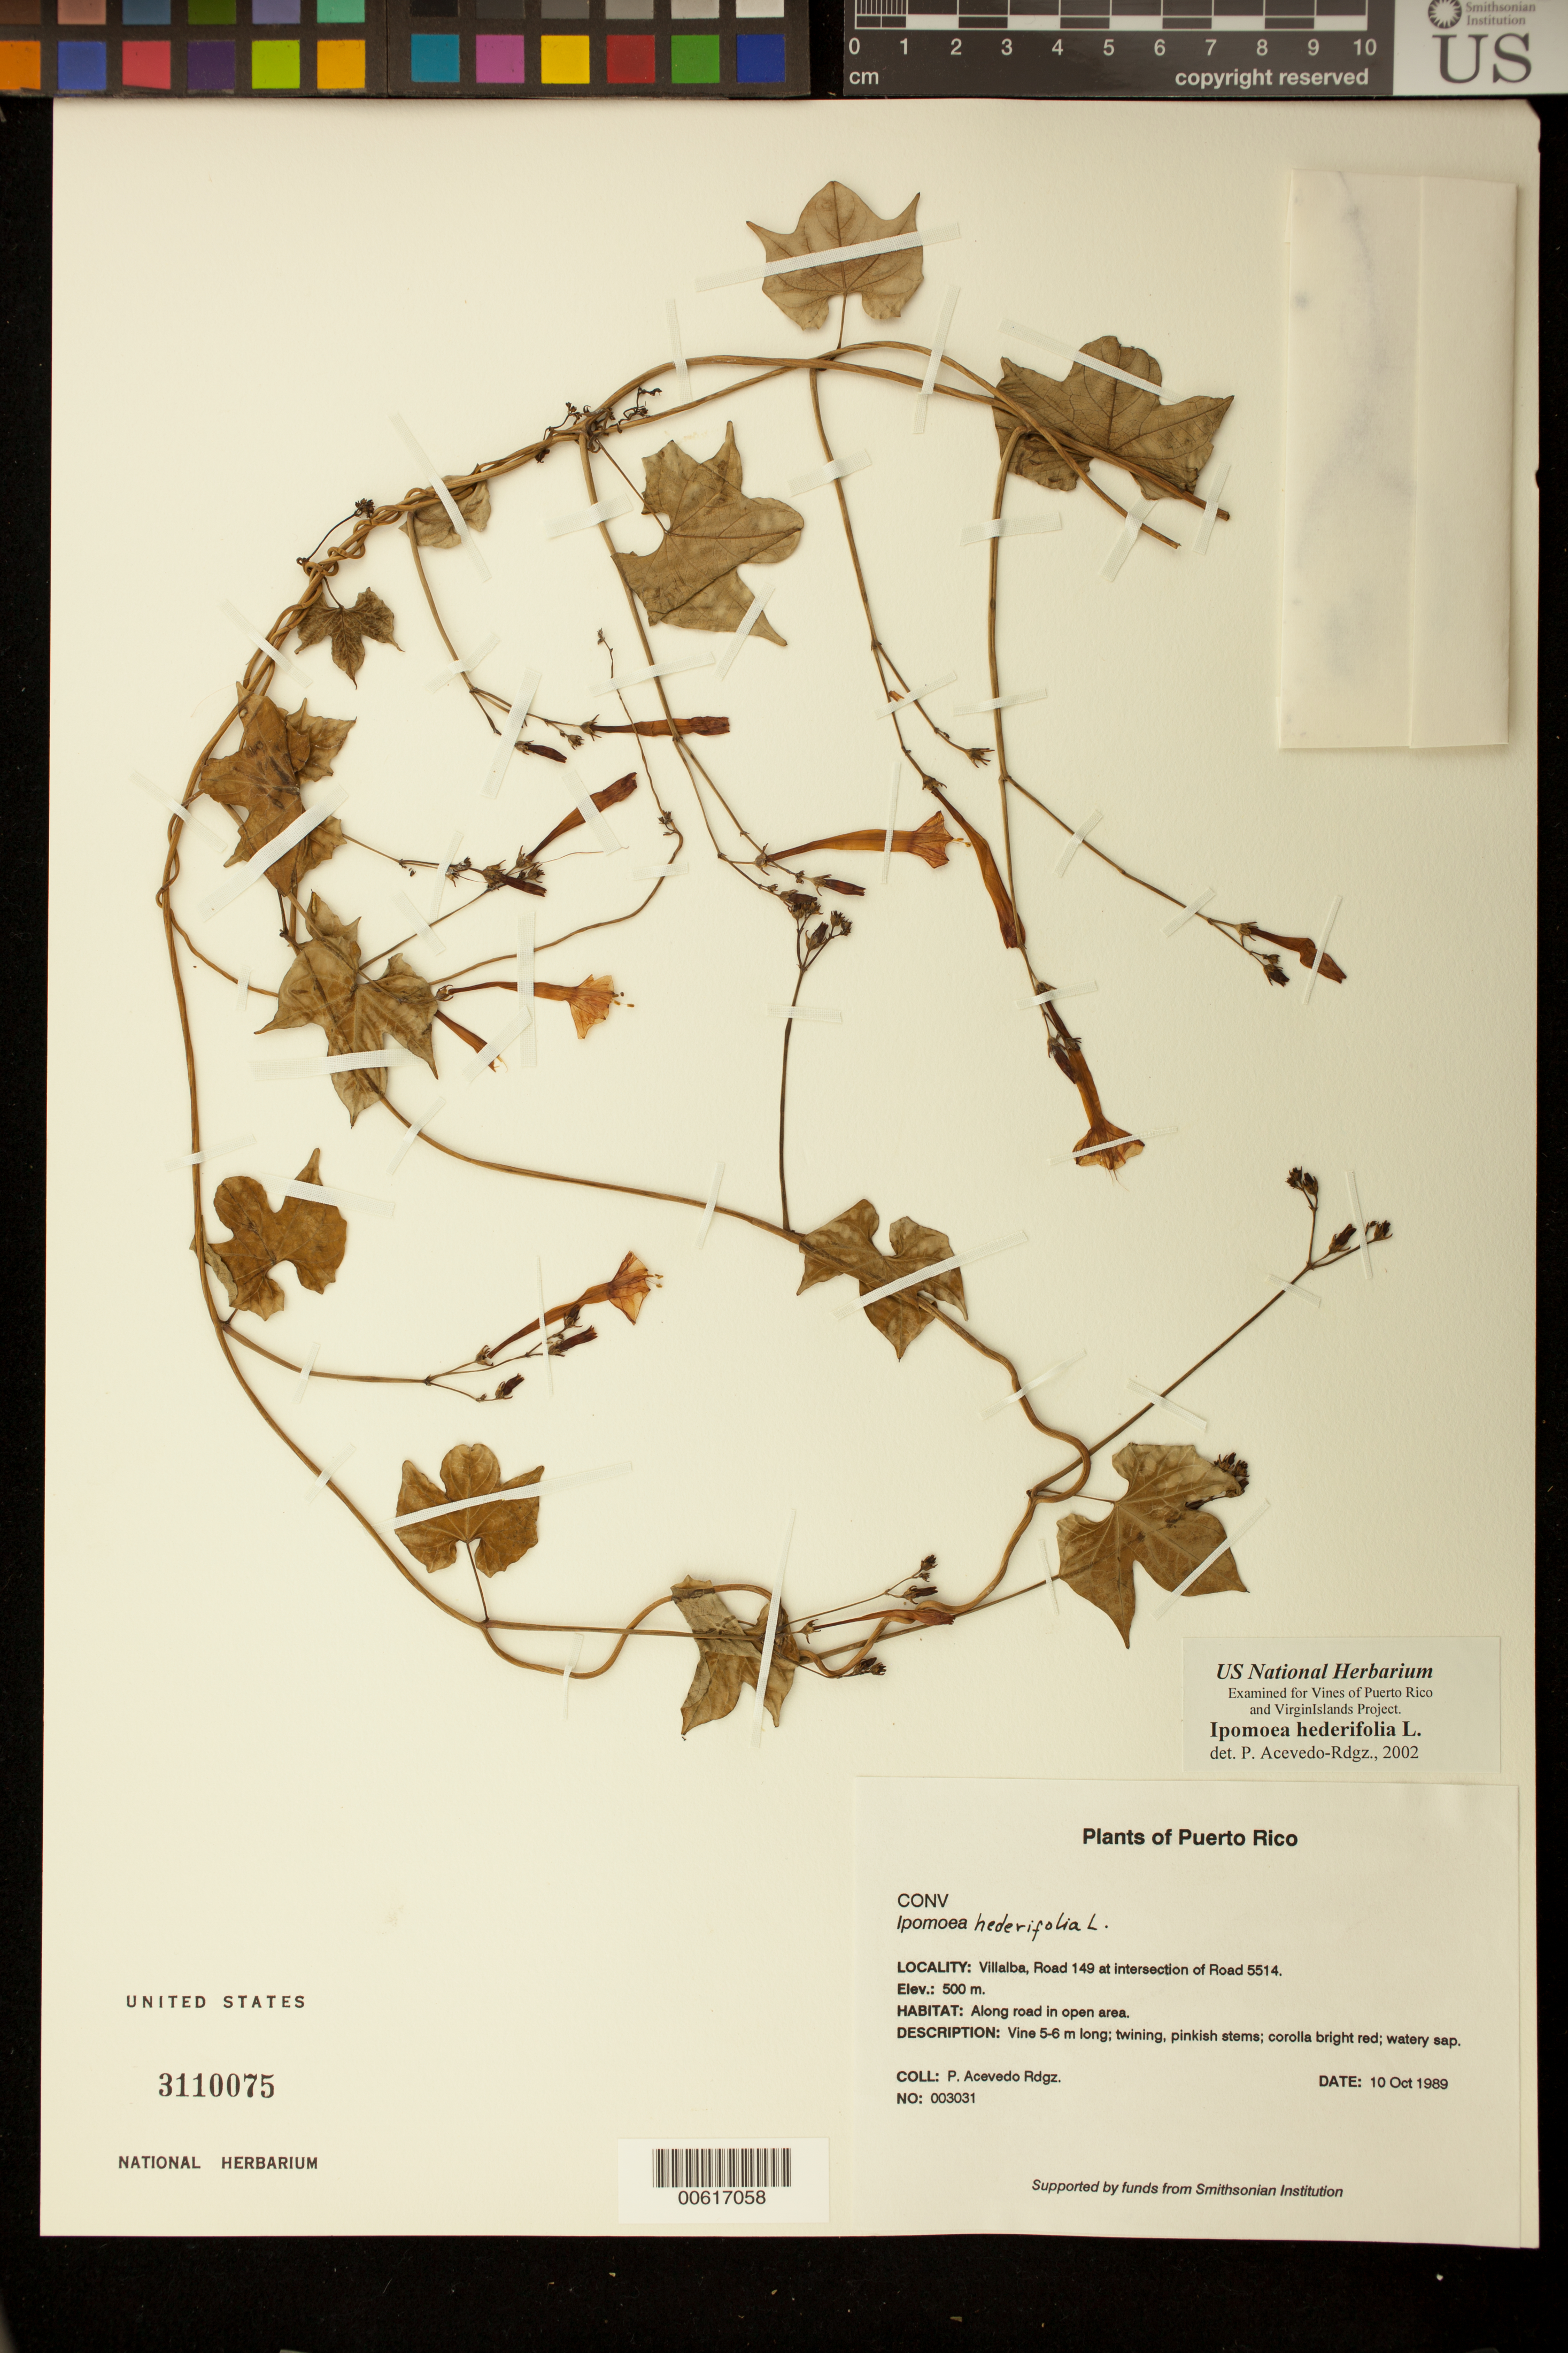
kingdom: Plantae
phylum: Tracheophyta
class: Magnoliopsida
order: Solanales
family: Convolvulaceae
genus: Ipomoea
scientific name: Ipomoea hederifolia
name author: L.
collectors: P. Acevedo-Rodr.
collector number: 3031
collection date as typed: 10 Oct 1989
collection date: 1989-10-10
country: Puerto Rico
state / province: Villalba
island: Puerto Rico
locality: Villalba, Road 149 at intersection of Road 5514.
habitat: Along road in open area.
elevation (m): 500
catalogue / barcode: US 3110075